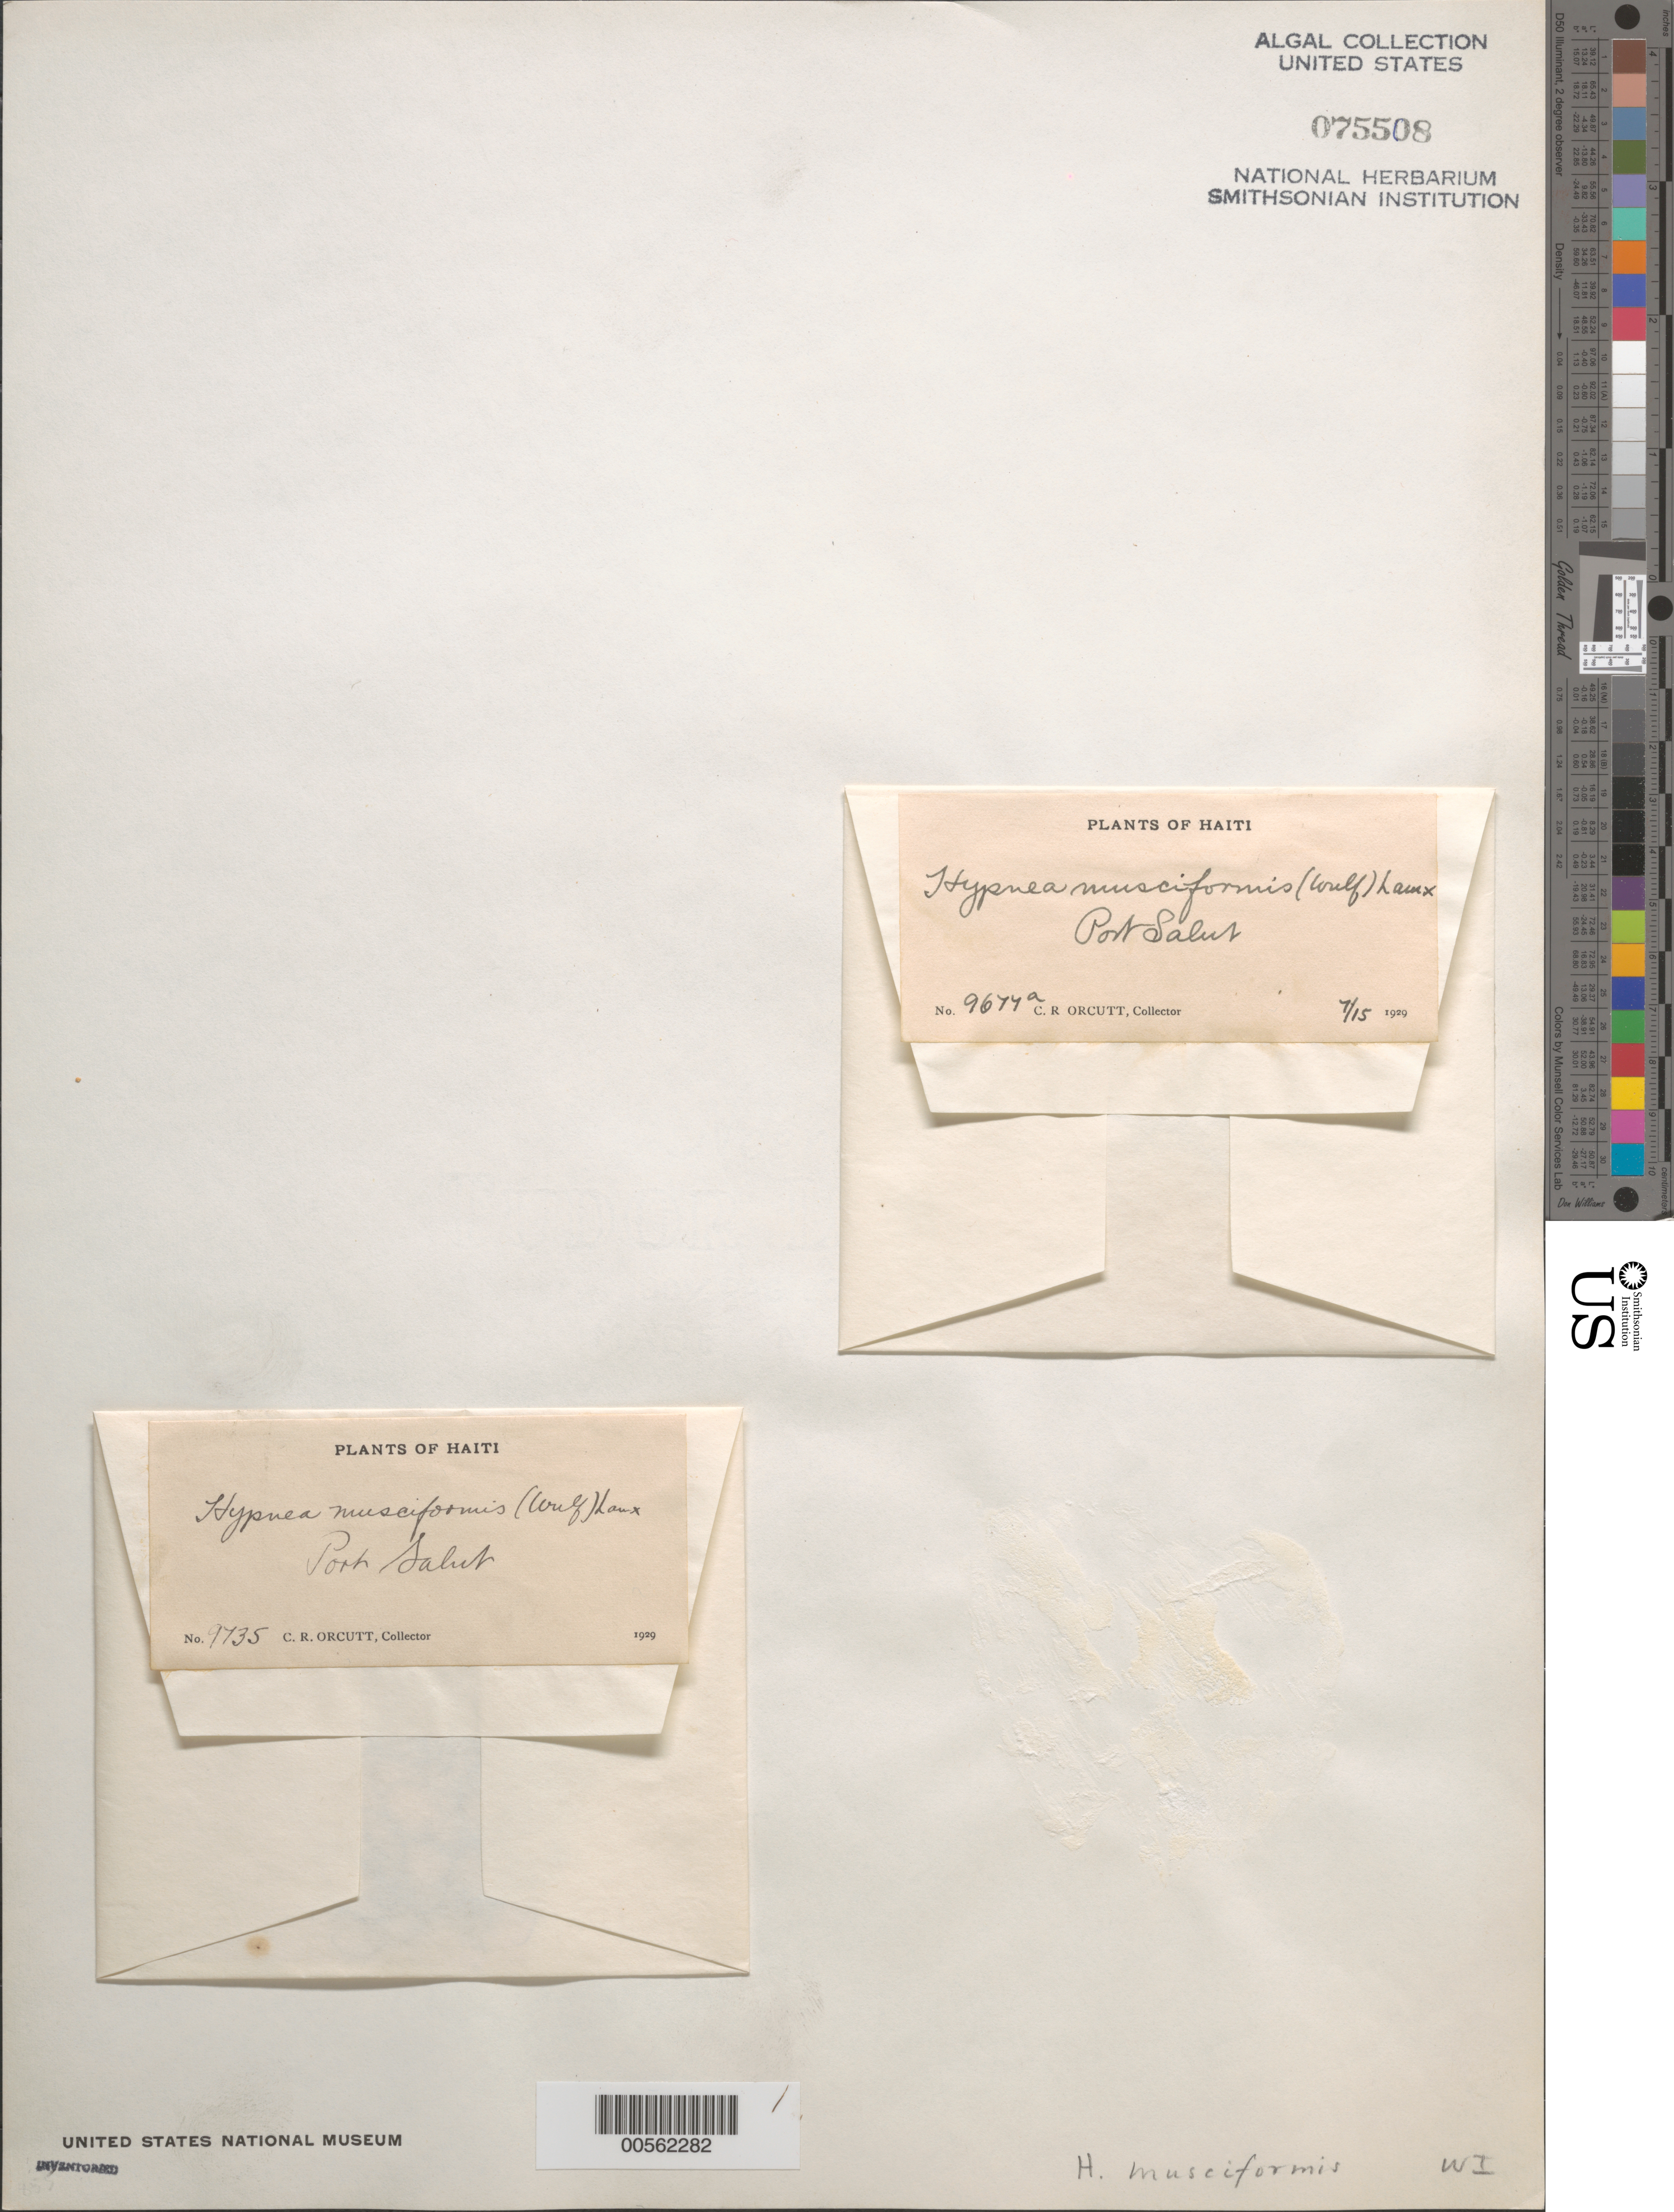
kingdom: Plantae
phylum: Rhodophyta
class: Florideophyceae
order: Gigartinales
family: Cystocloniaceae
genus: Hypnea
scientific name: Hypnea musciformis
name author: (Wulfen) J.V.Lamouroux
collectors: C. R. Orcutt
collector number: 9677a & 9735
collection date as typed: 15 Jul 1929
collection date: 1929-07-15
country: Haiti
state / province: Sud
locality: Port Salut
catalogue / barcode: US 75508